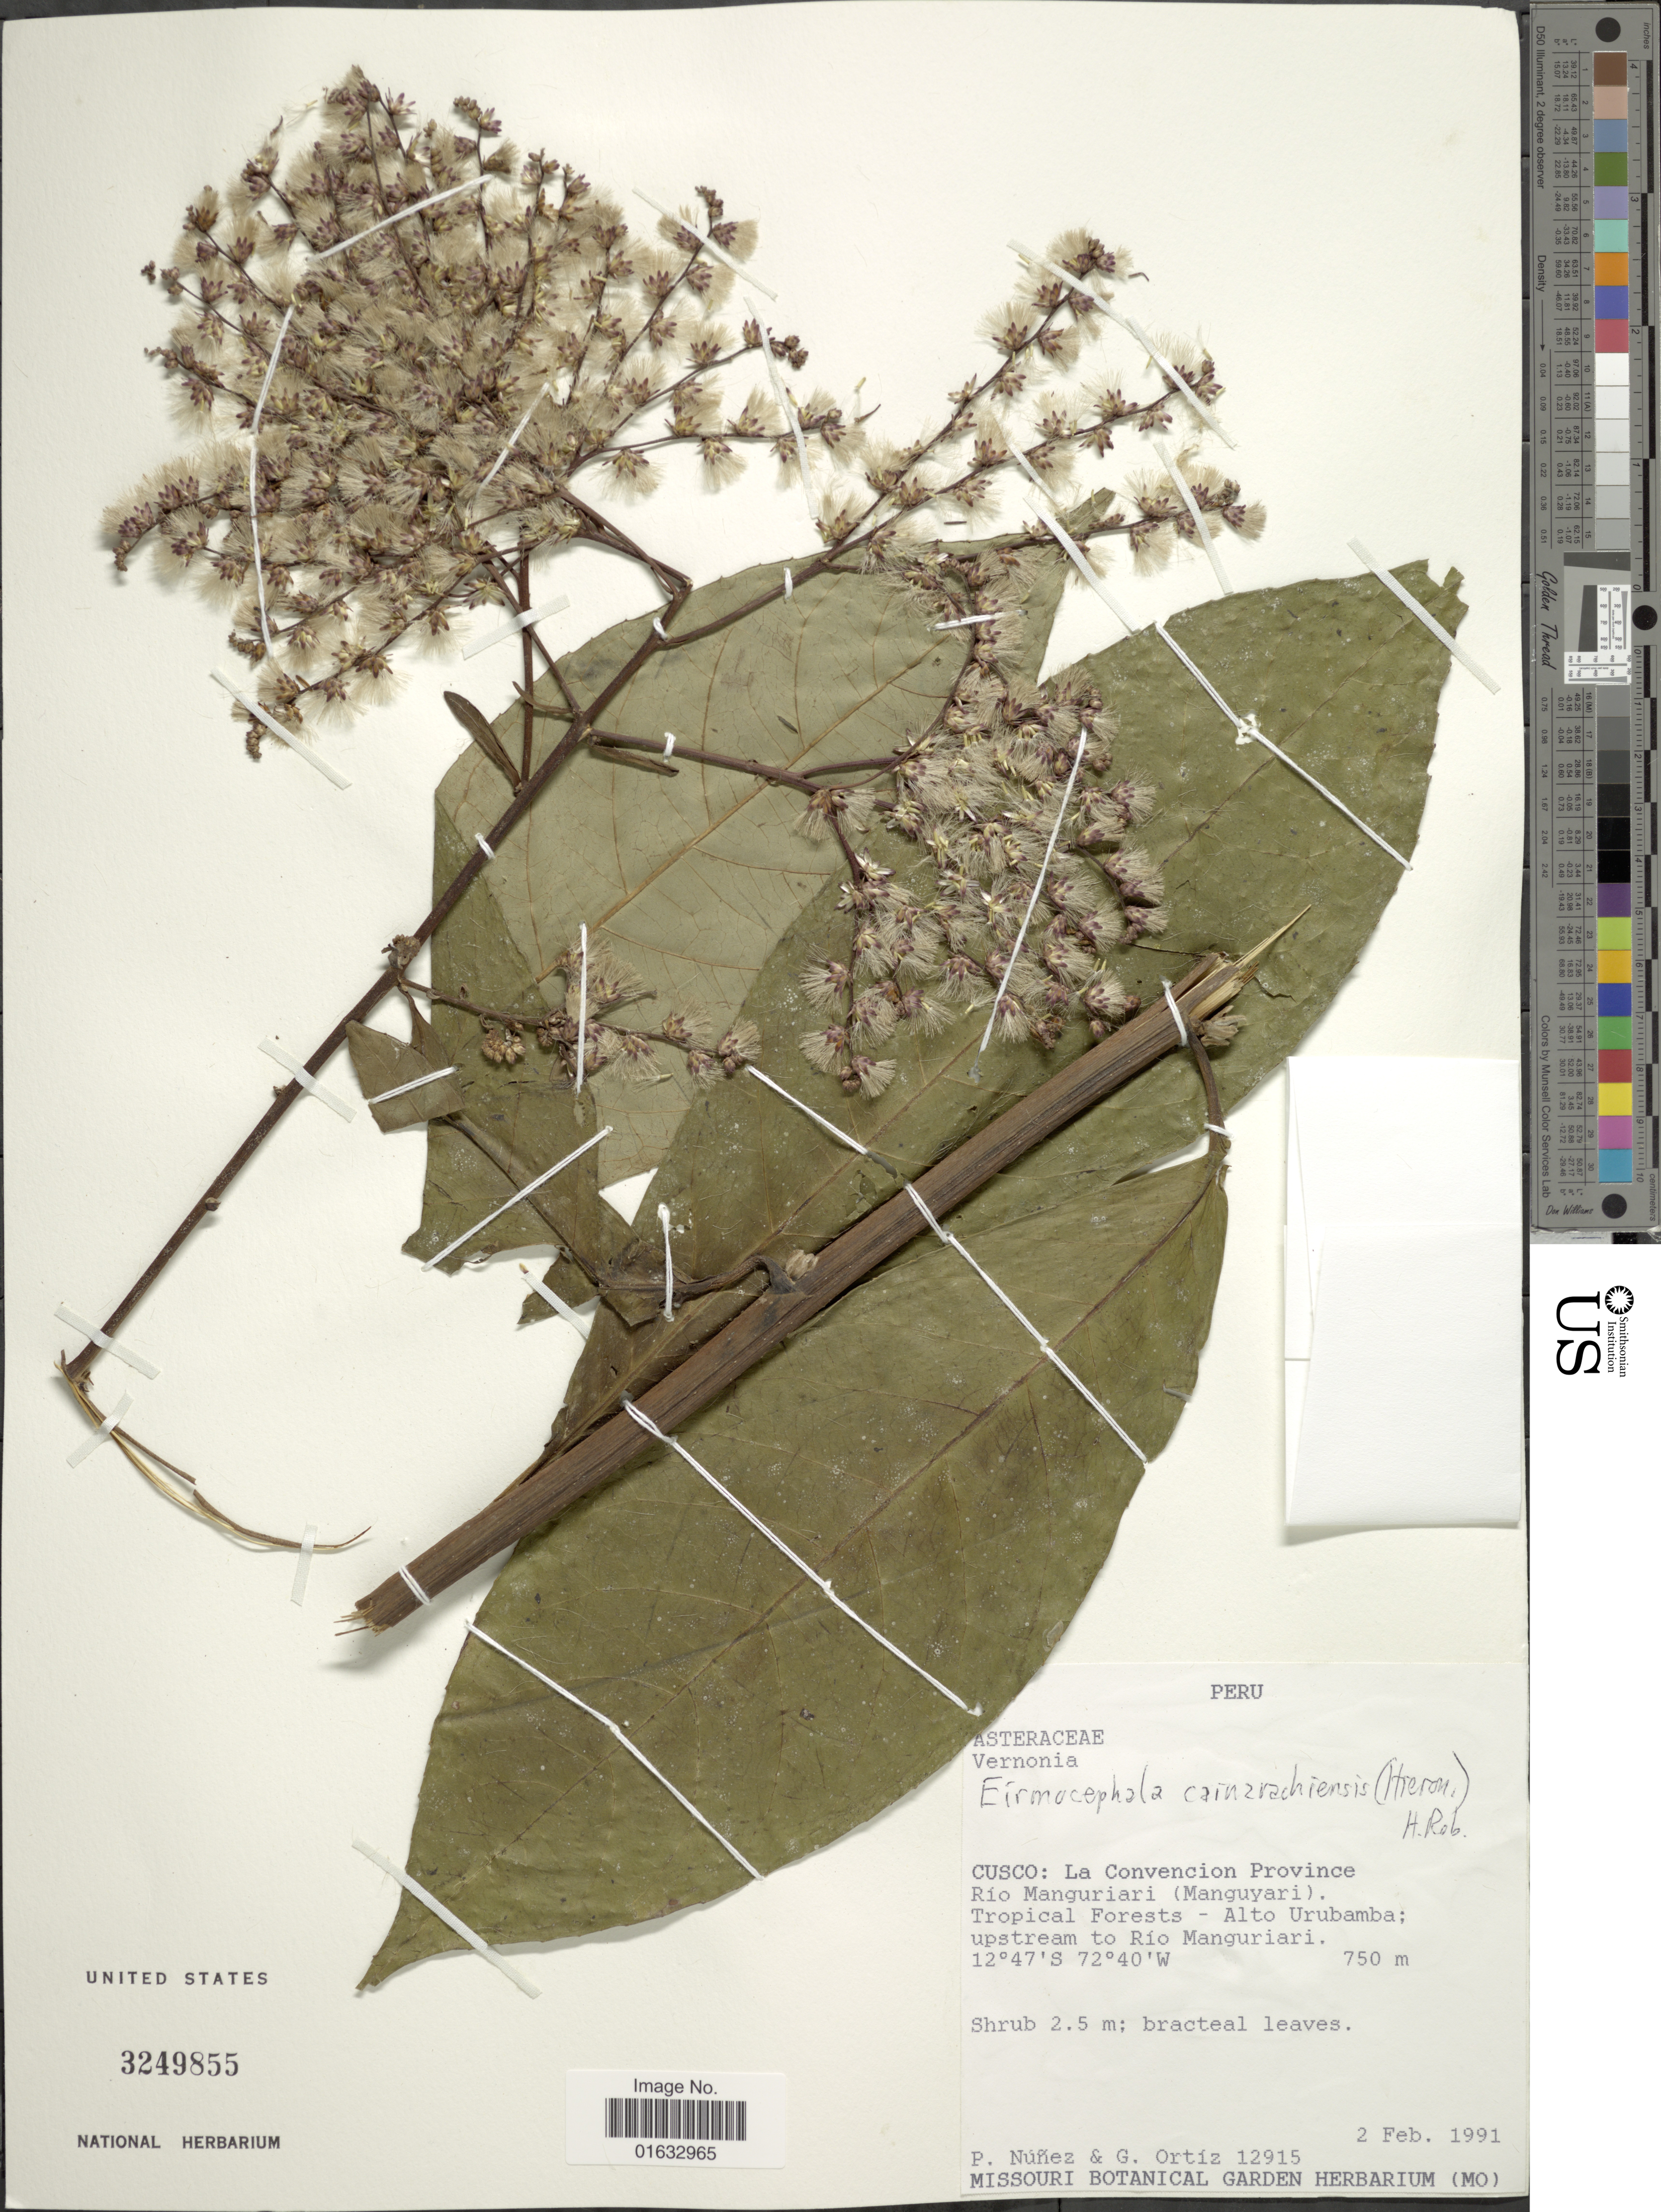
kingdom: Plantae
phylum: Tracheophyta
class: Magnoliopsida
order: Asterales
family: Asteraceae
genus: Eirmocephala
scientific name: Eirmocephala cainarachiensis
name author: (Hieron.) H. Rob.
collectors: P. Nuñez V. & G. Ortíz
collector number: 12915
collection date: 1991-02-02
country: Peru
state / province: Cusco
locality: Peru, Cusco: La Convencion Province. Río Manguriari (Manguyari). Tropical Forest - Alto Urubamba: upstream to Río Manguriari.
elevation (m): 750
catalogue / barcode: US 3249855